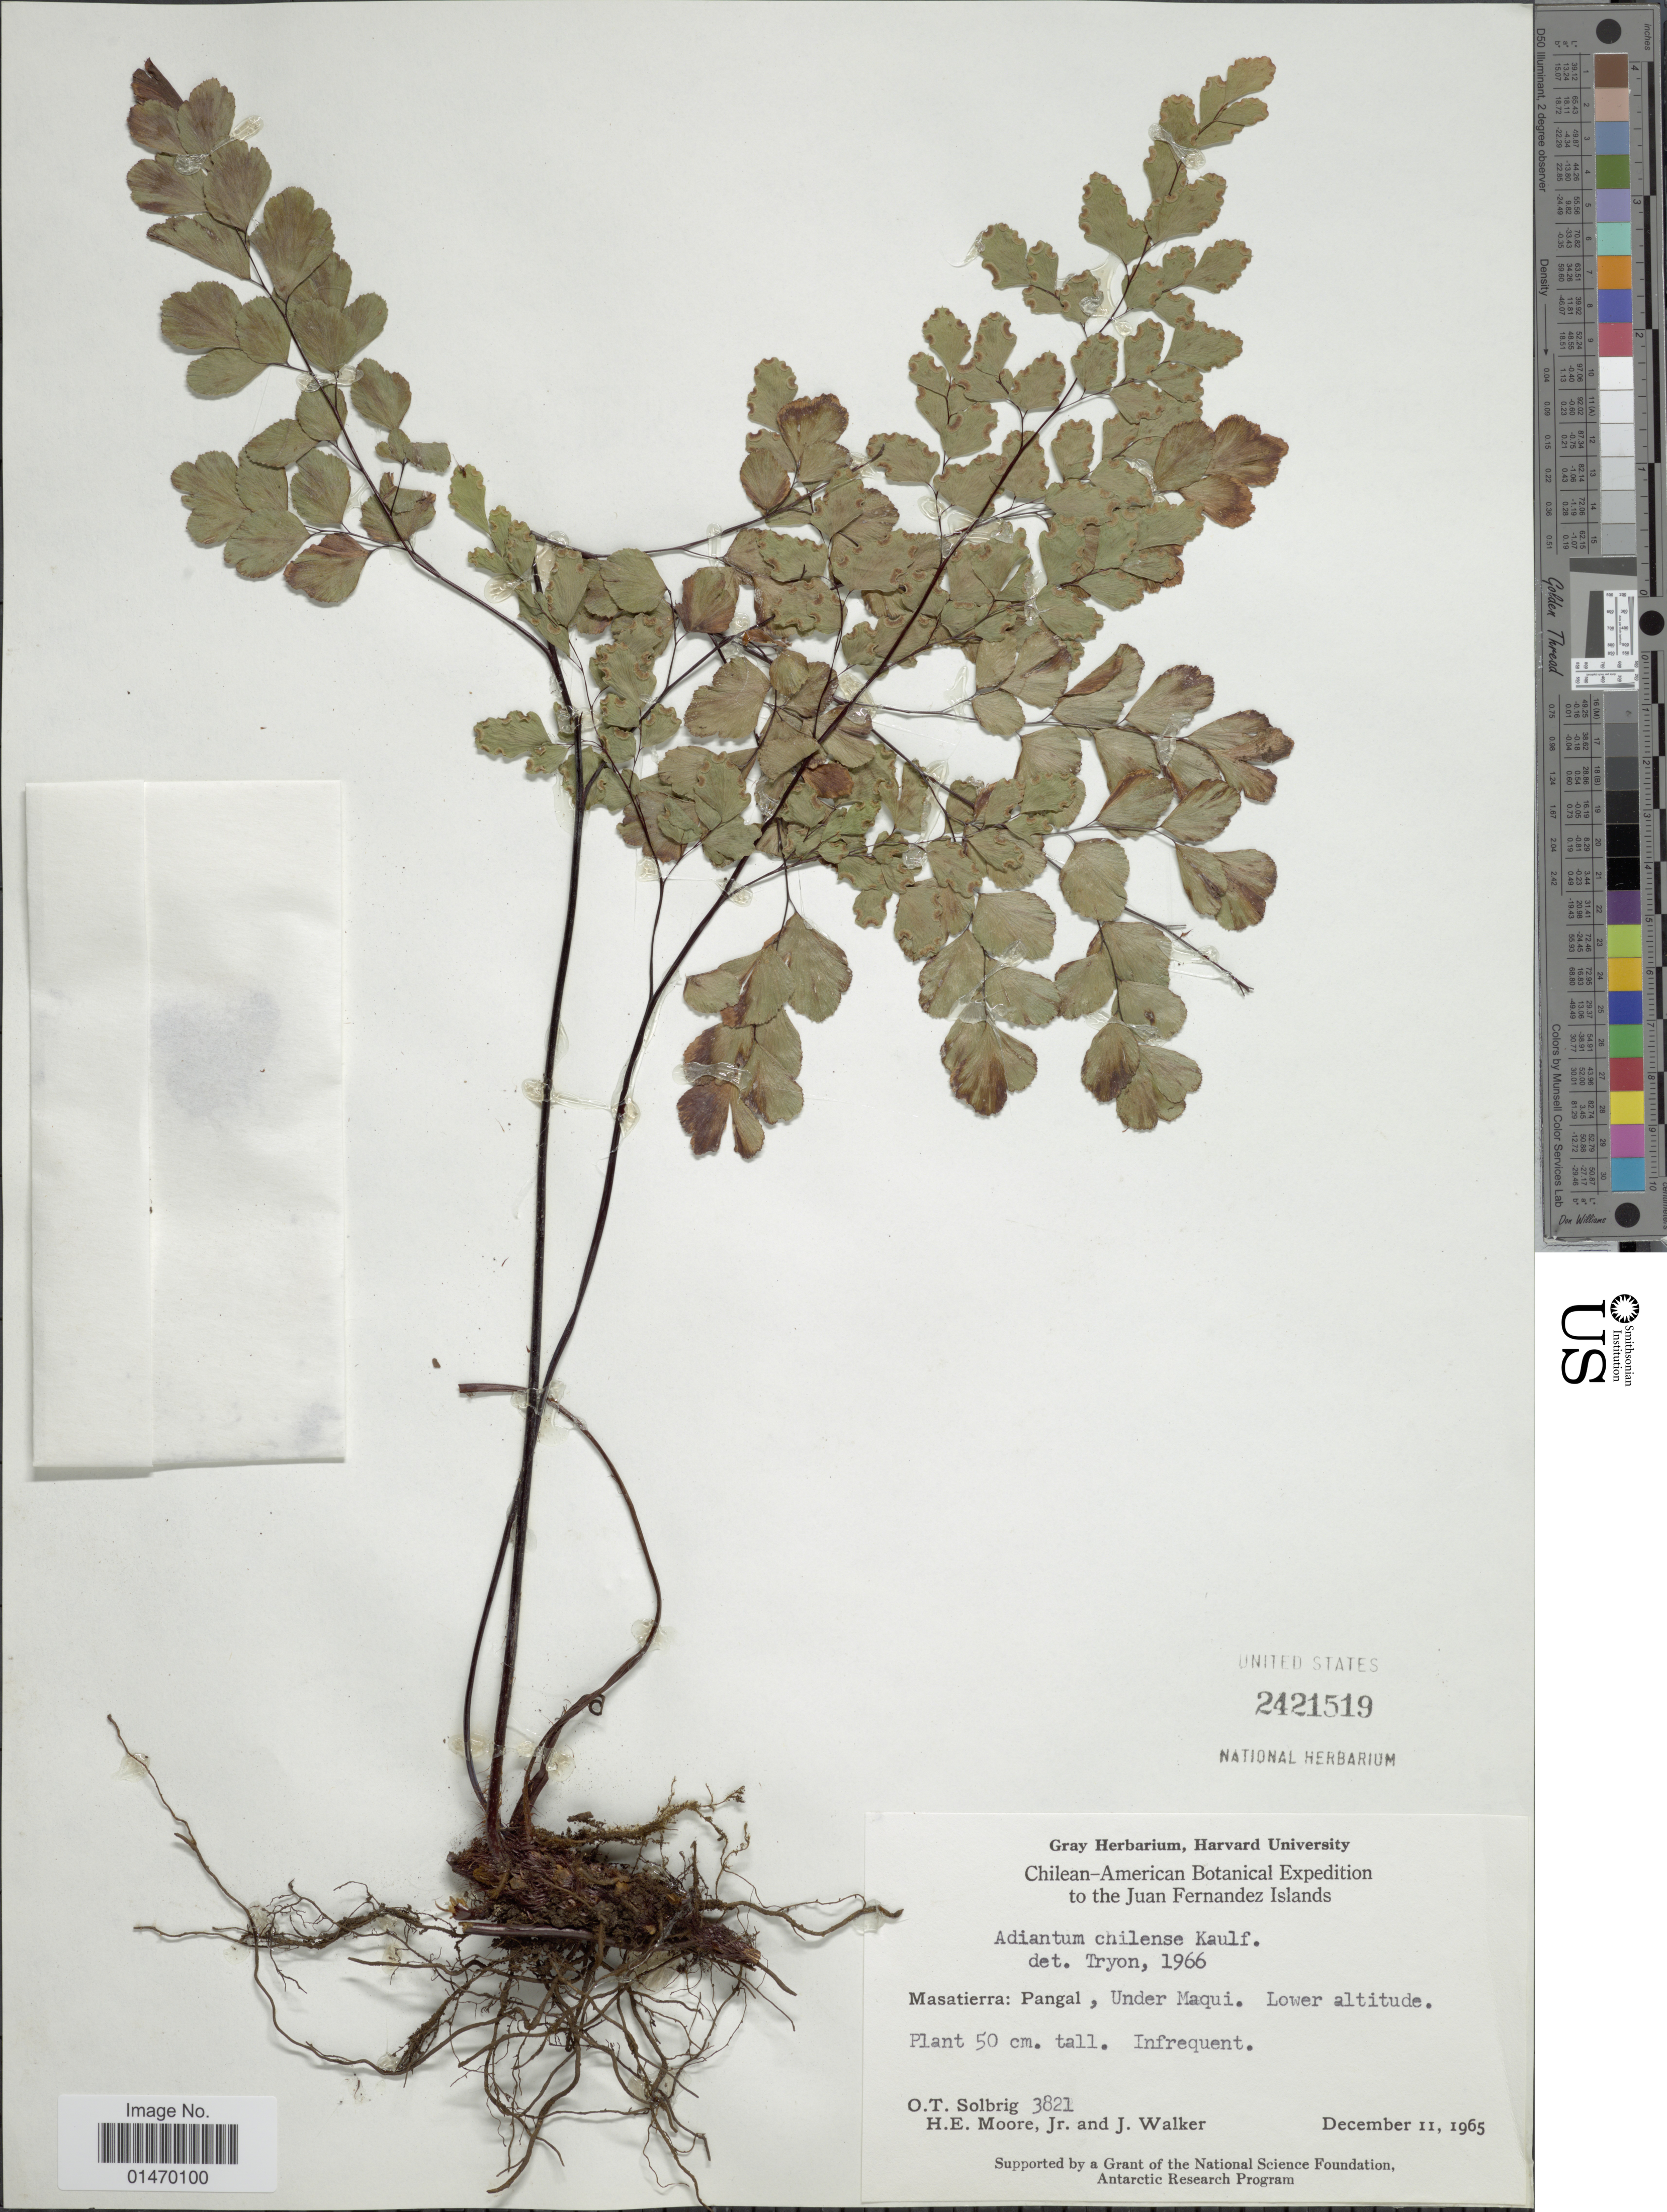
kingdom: Plantae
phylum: Tracheophyta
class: Polypodiopsida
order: Polypodiales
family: Pteridaceae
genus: Adiantum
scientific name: Adiantum chilense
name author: Kaulf.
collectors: O. T. Solbrig, H. Moore & J. Walker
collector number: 3821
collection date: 1965-12-11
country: Chile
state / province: Valparaíso (V)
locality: Juan Fernandez Islands. Masatierra: Pangal, under Maqui.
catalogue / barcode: US 2421519